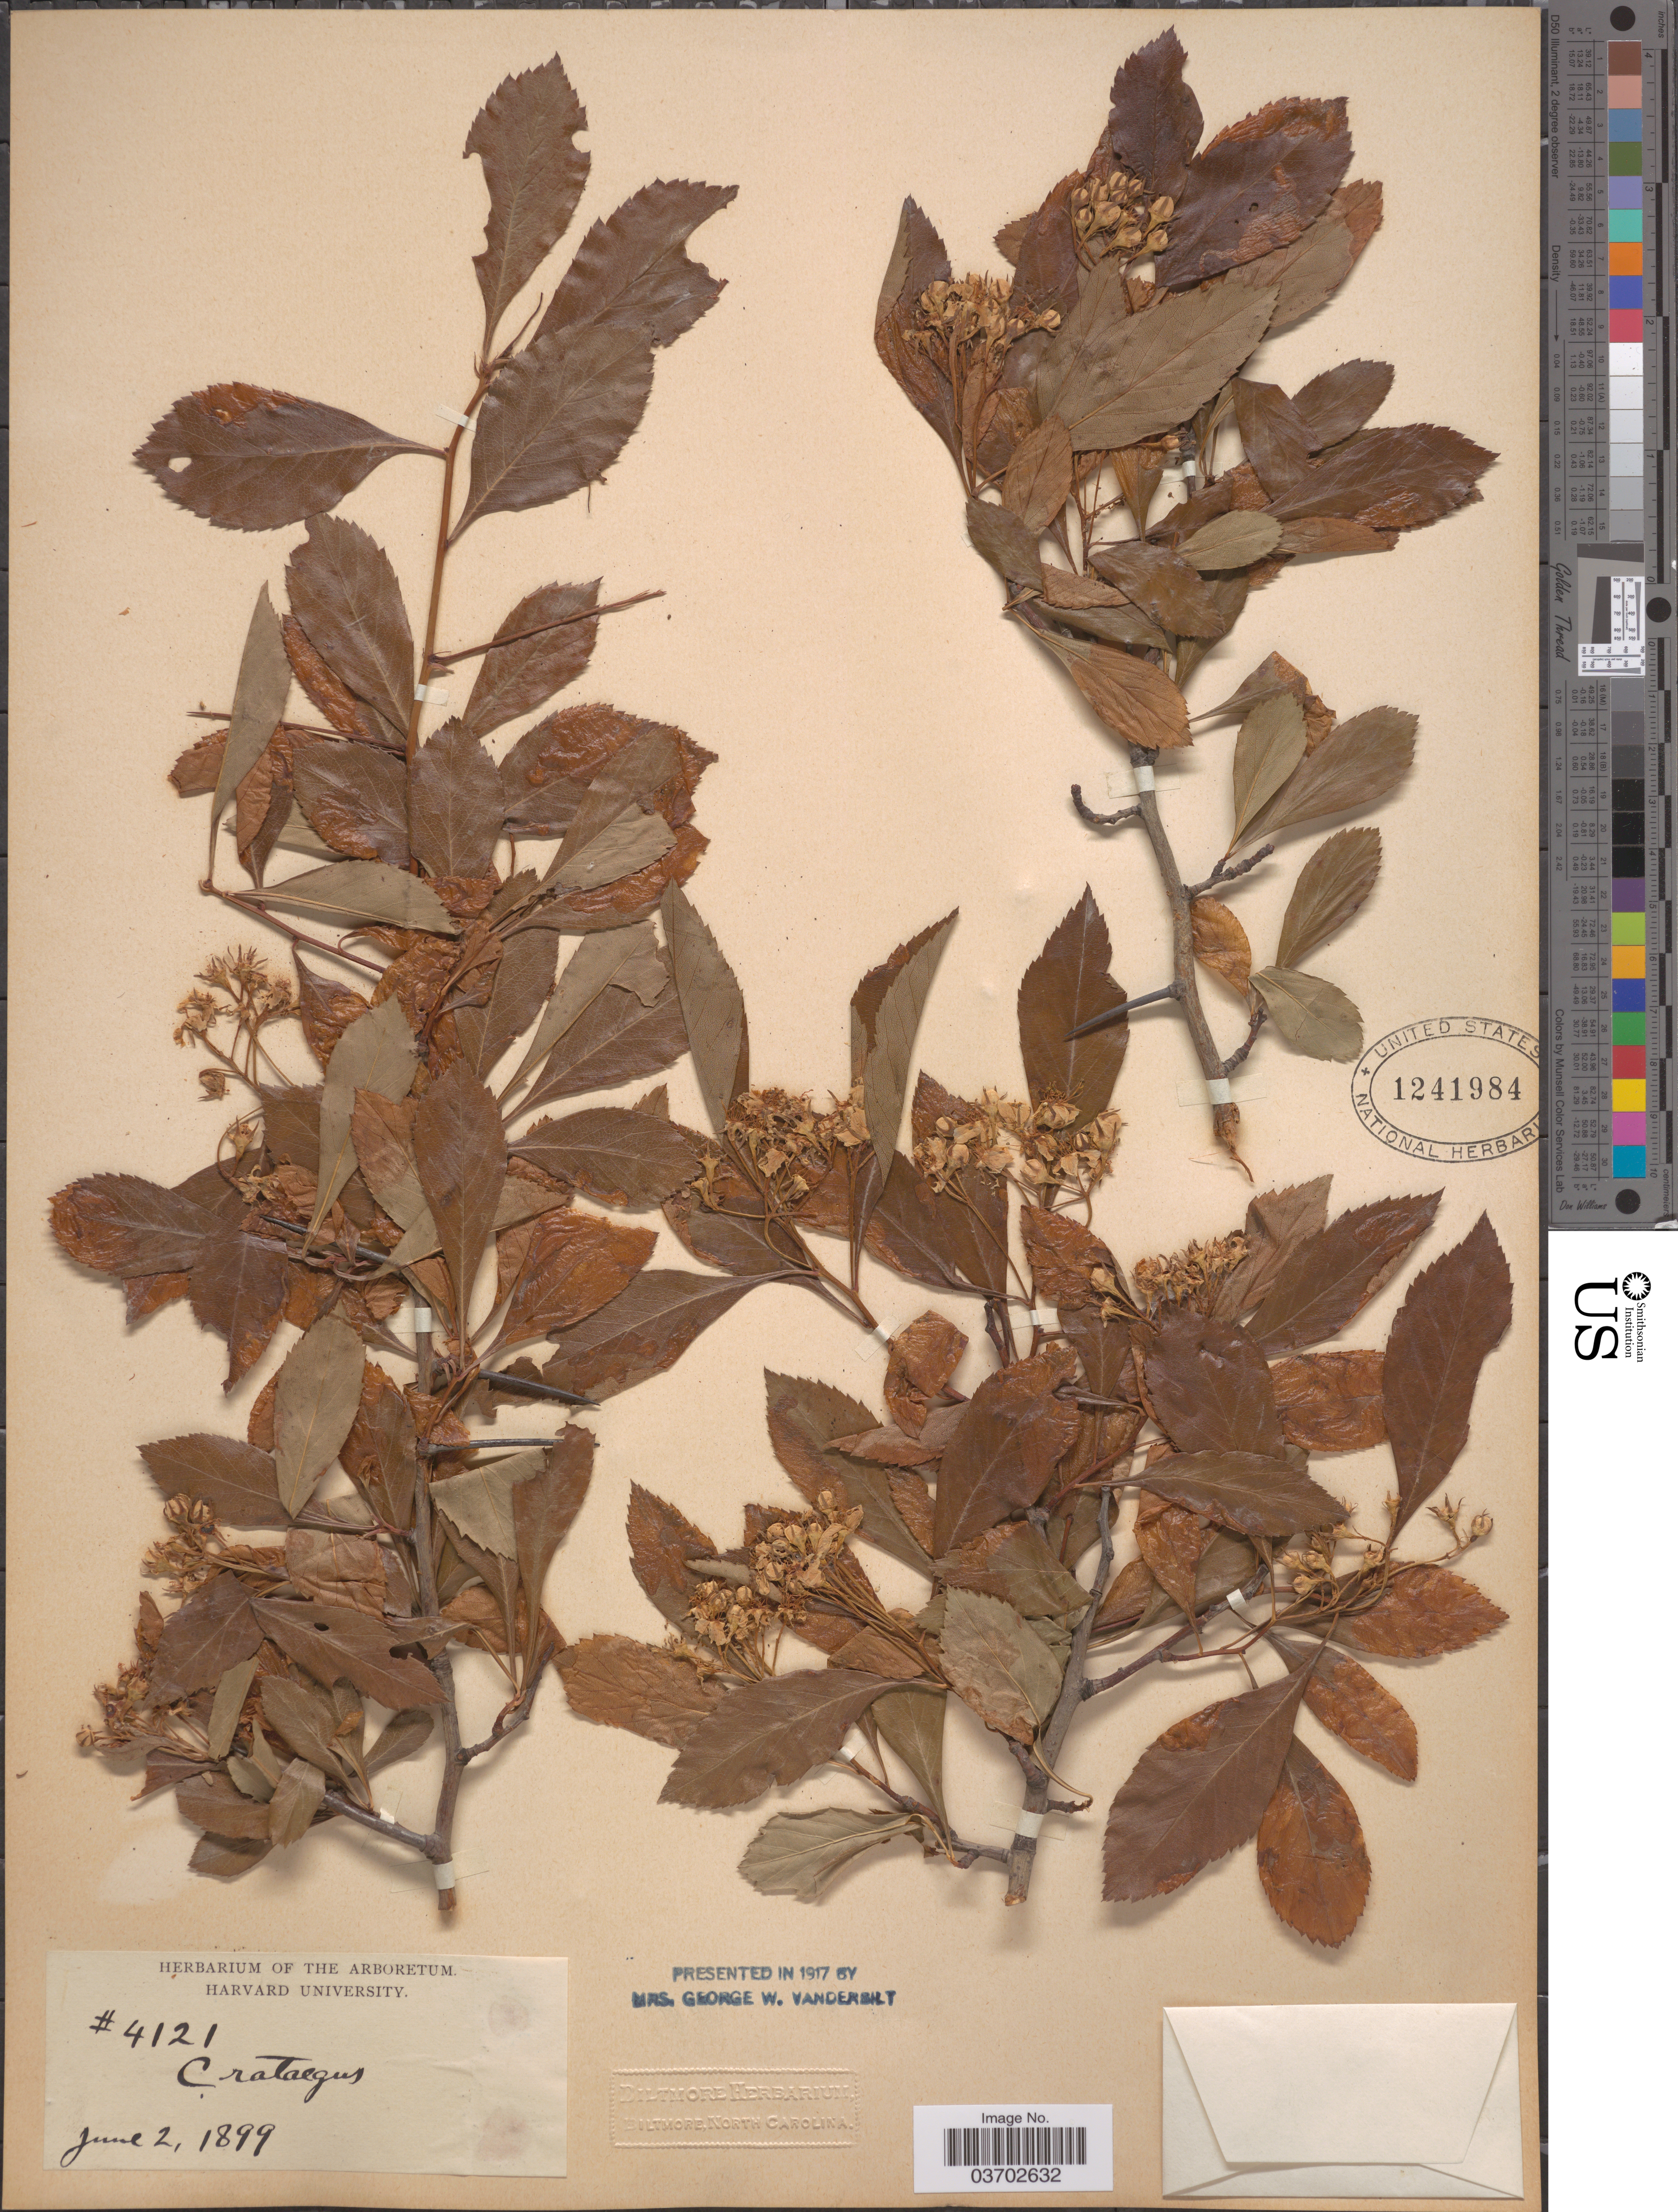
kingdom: Plantae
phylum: Tracheophyta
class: Magnoliopsida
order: Rosales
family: Rosaceae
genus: Crataegus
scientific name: Crataegus sp.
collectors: Ex herb. of the Arboretum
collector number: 4121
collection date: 1899-06-02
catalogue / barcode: US 1241984